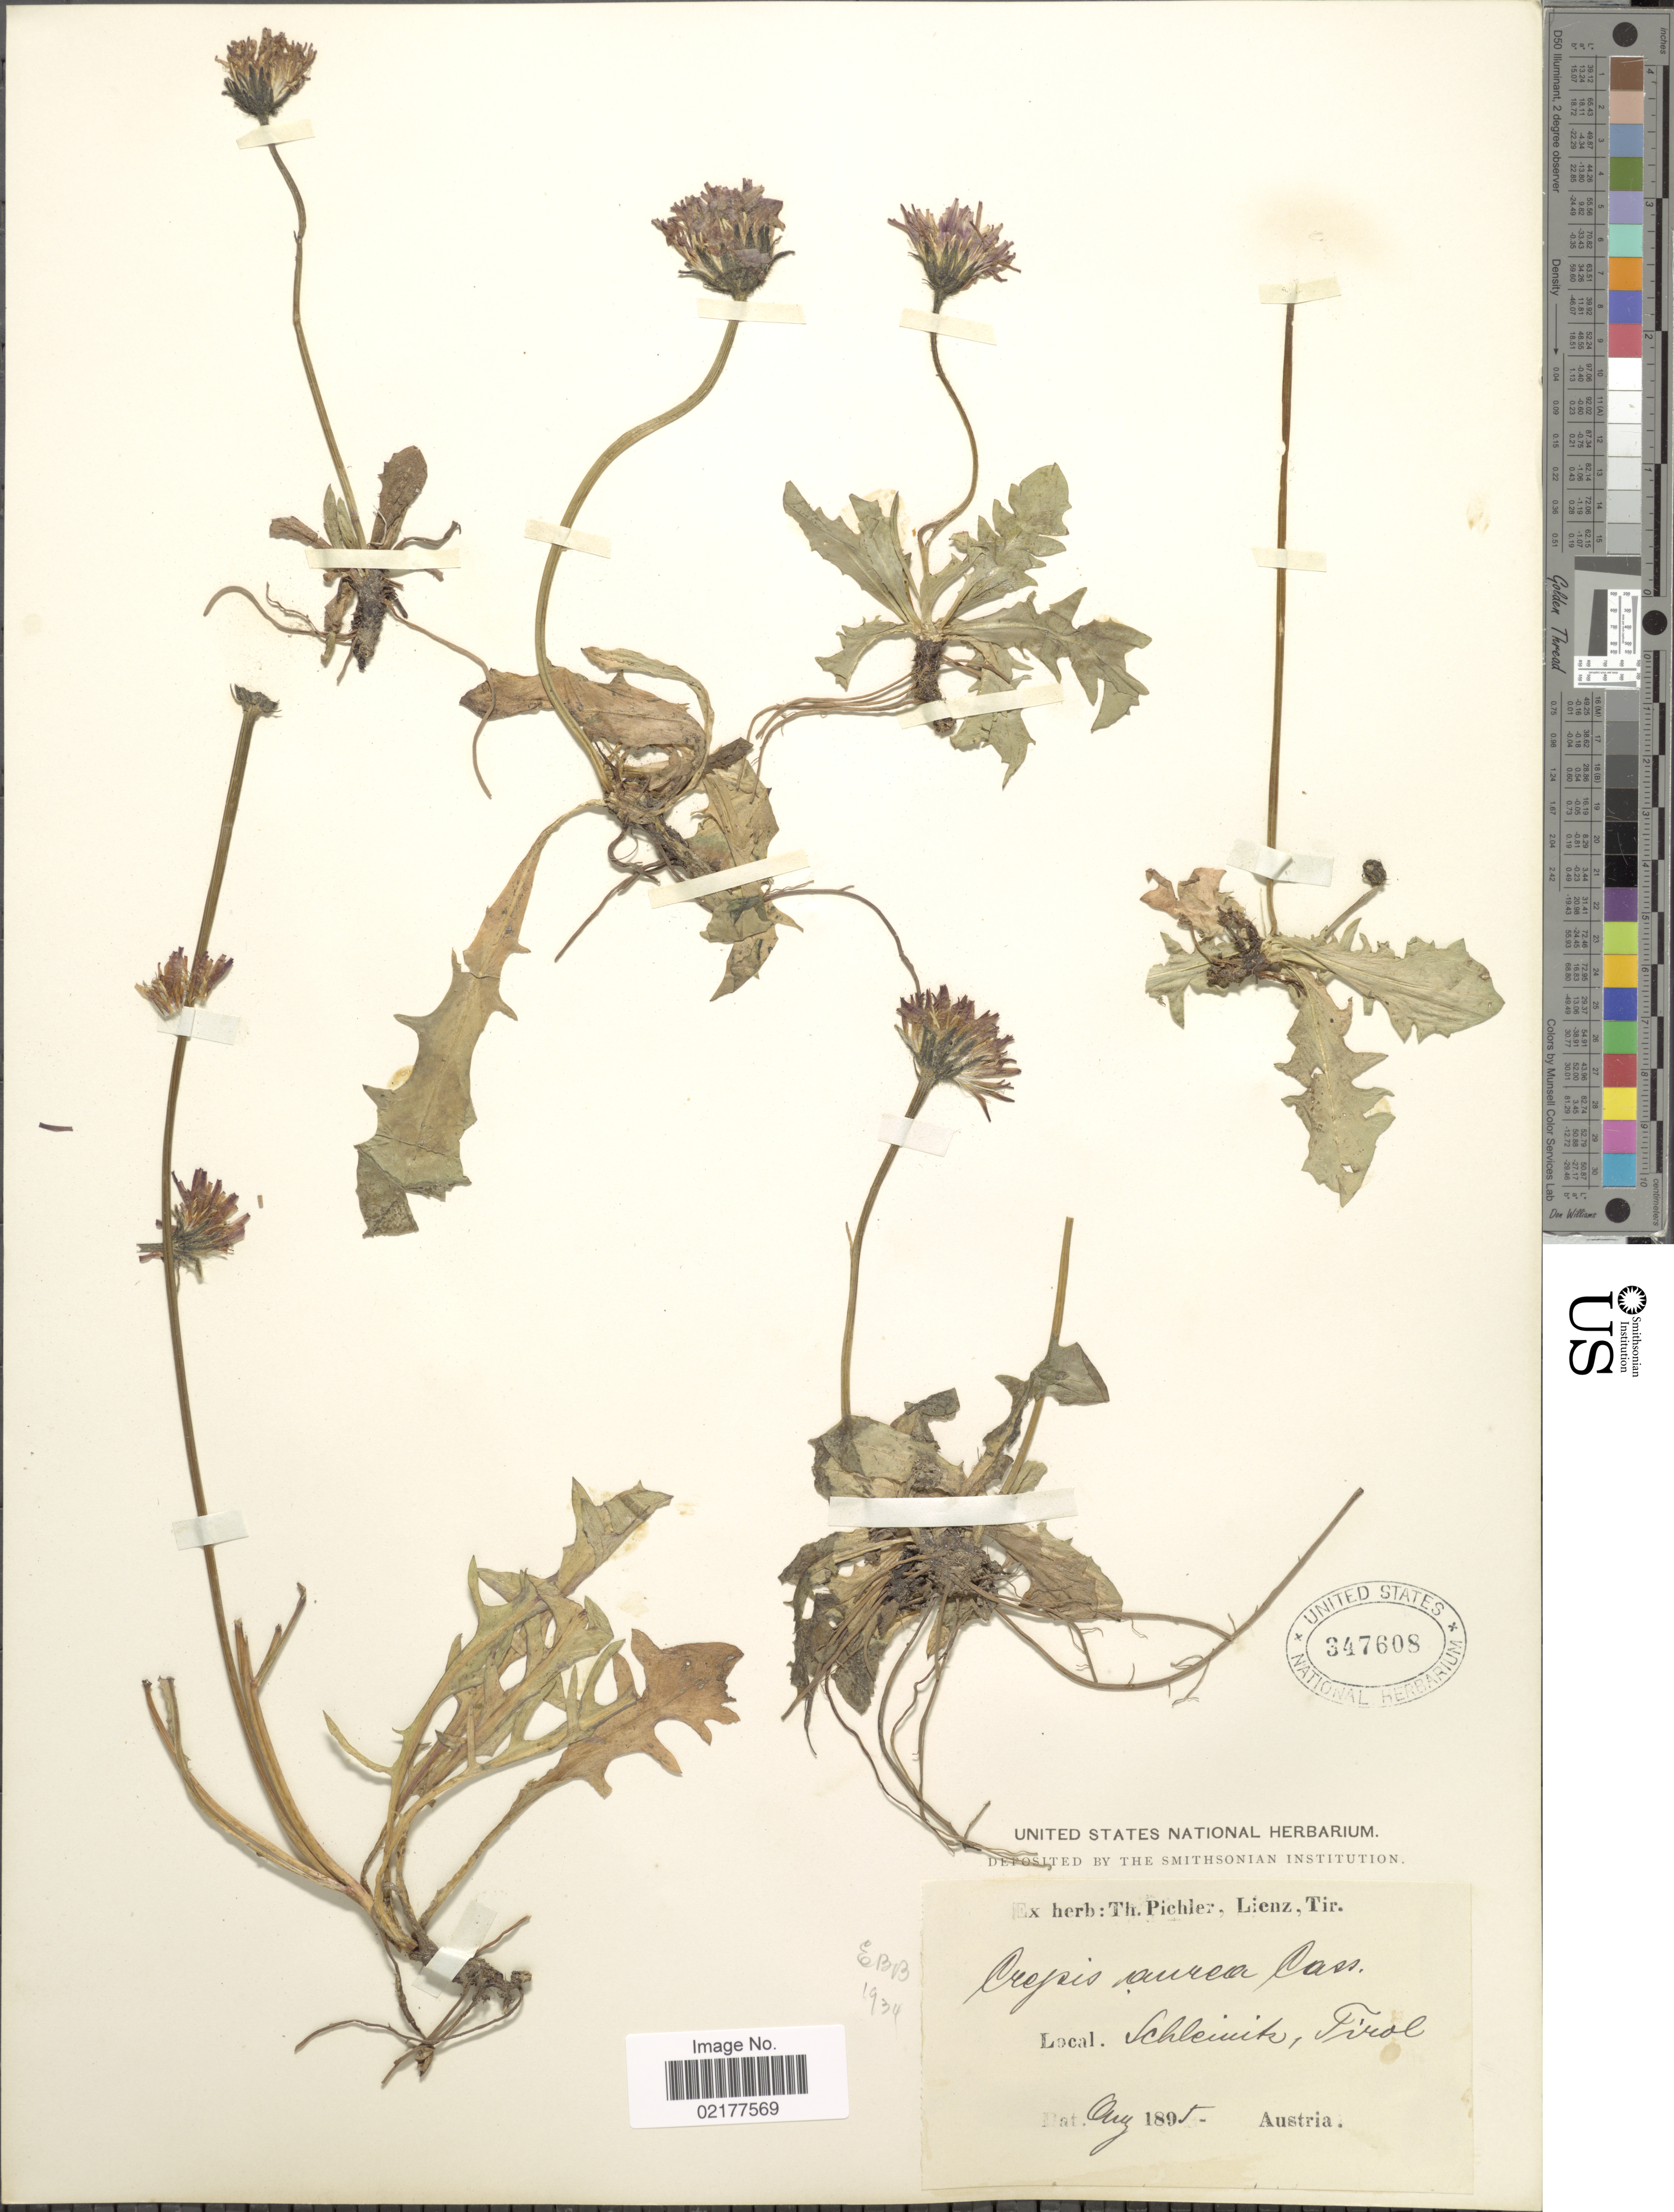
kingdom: Plantae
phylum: Tracheophyta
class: Magnoliopsida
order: Asterales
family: Asteraceae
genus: Crepis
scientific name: Crepis aurea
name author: (L.) Cass.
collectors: ex herb. T. Pichler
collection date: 1895-08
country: Austria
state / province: Tirol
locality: Schleinitz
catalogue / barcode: US 347608